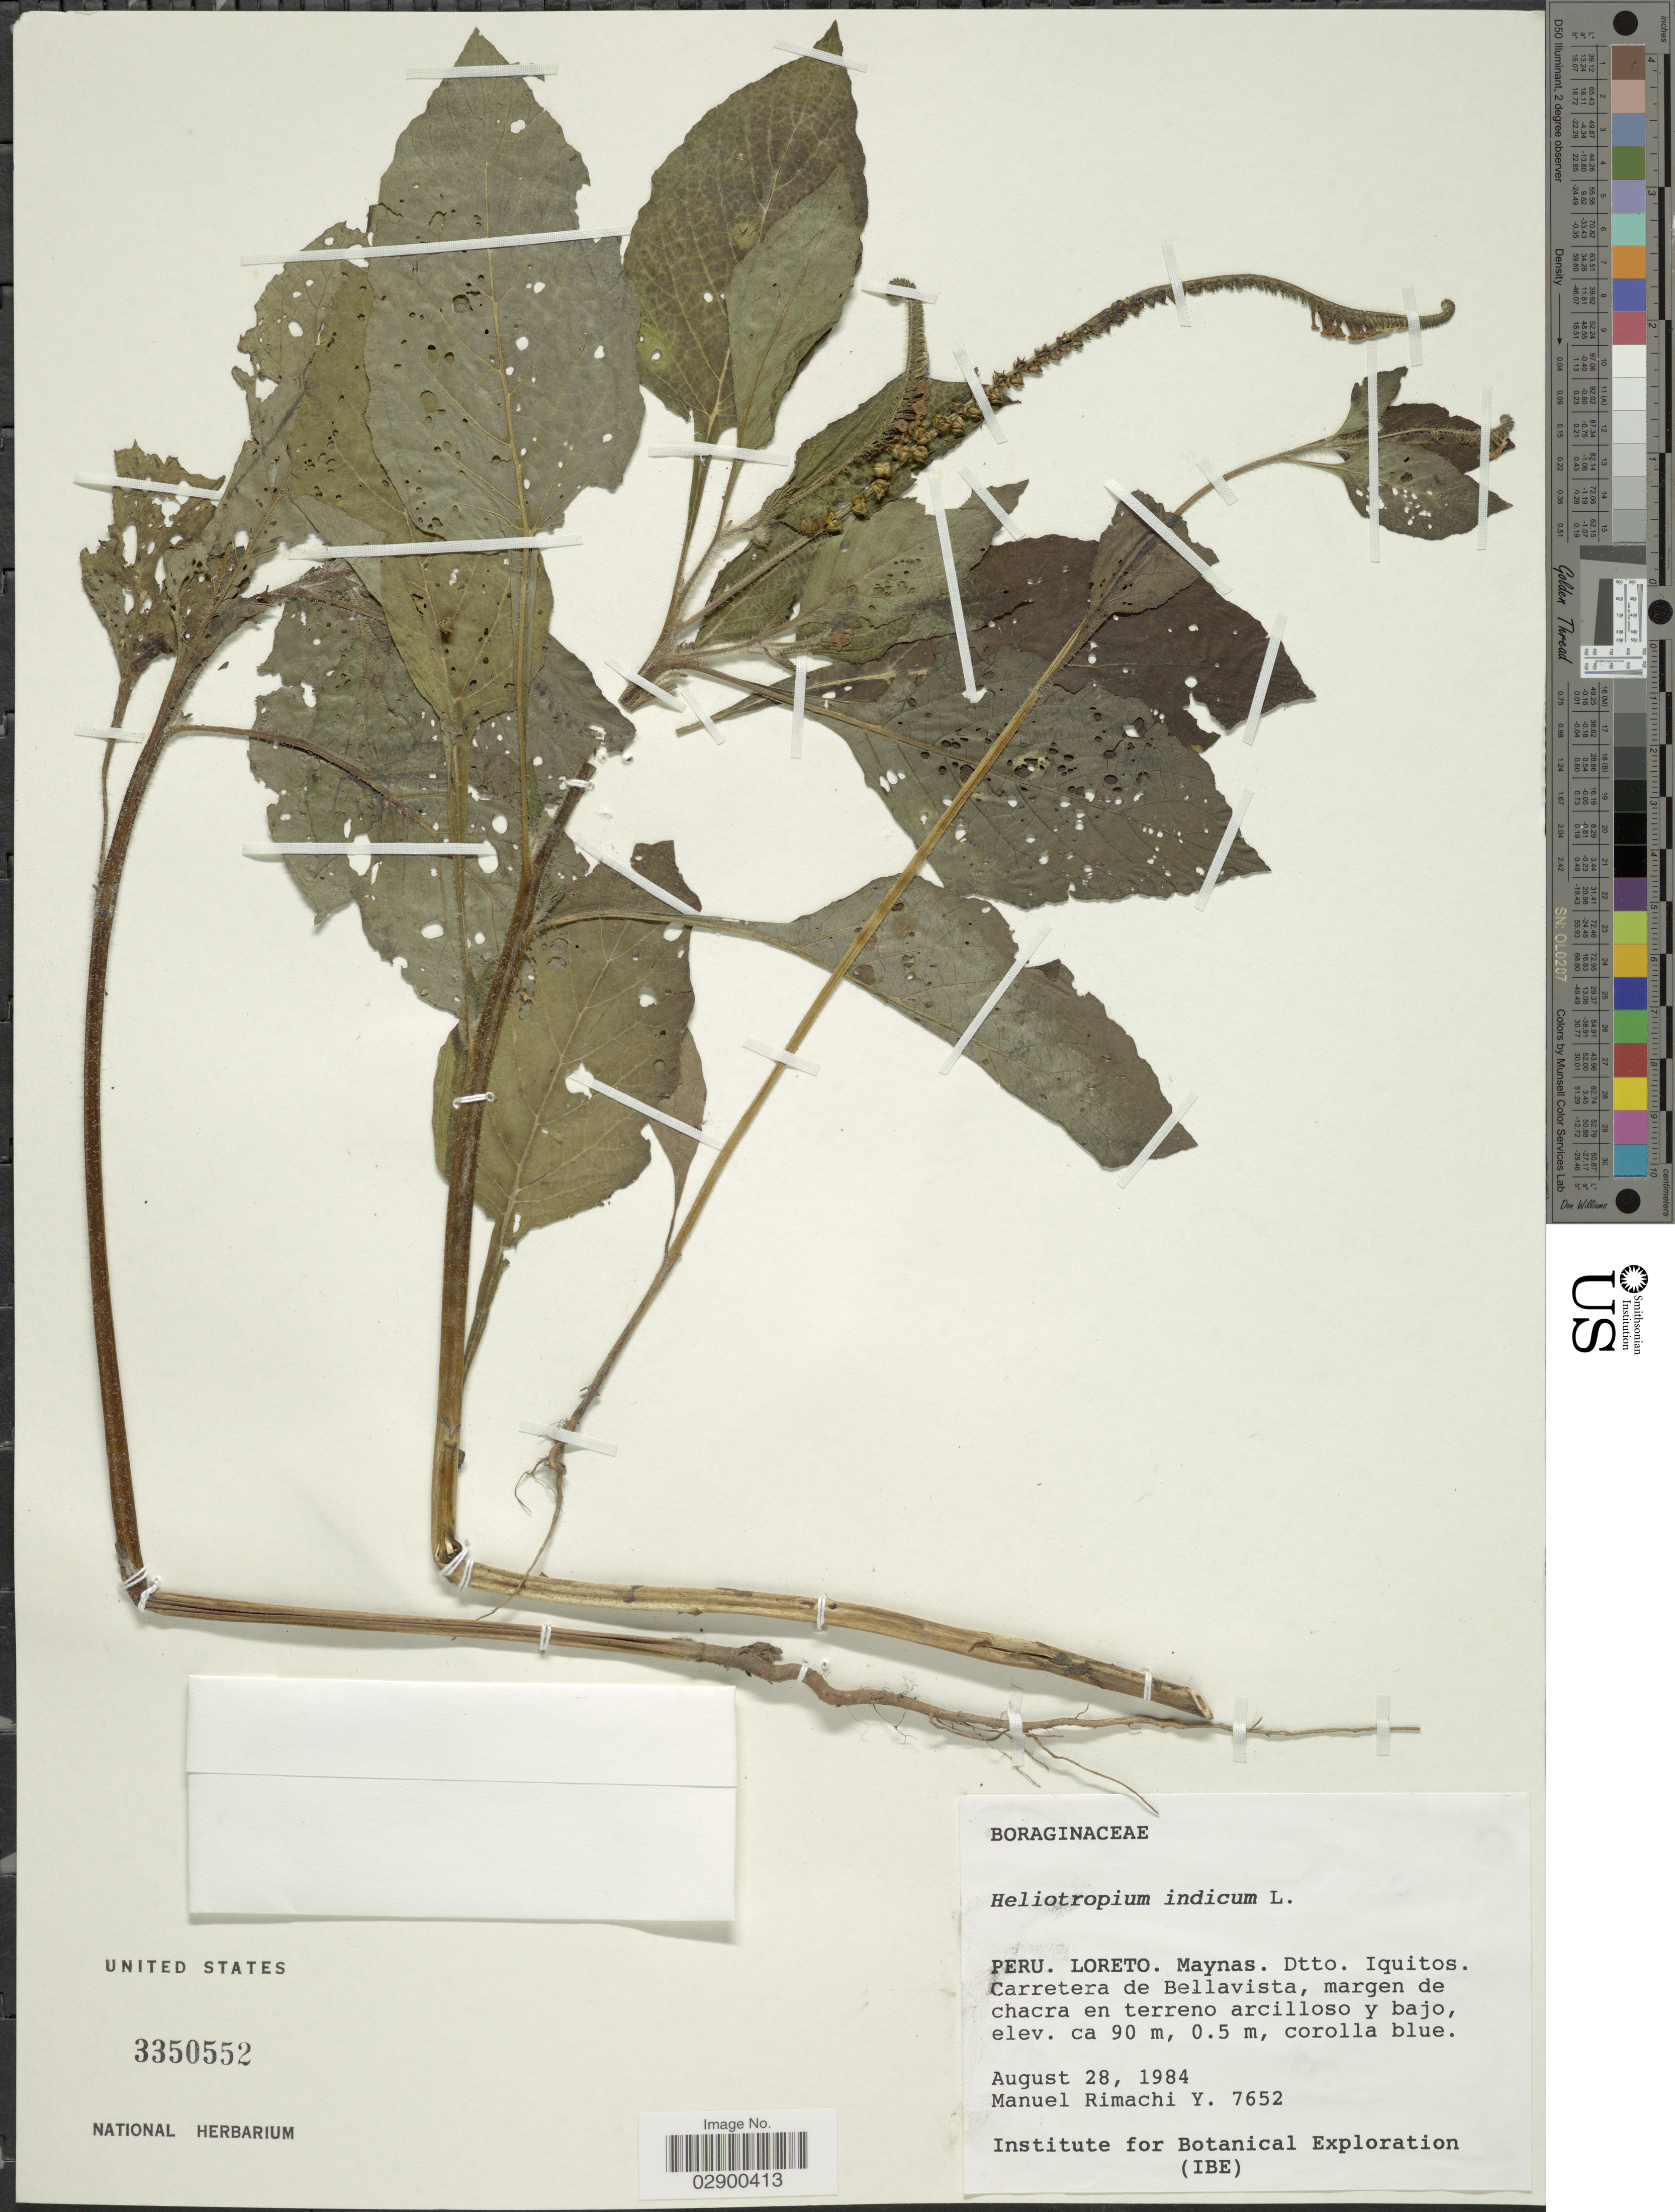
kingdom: Plantae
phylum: Tracheophyta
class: Magnoliopsida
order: Boraginales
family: Heliotropiaceae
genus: Heliotropium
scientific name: Heliotropium indicum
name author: L.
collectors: M. Rimachi Y.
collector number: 7652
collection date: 1984-08-28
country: Peru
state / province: Loreto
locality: Maynas, Dtto. Iquitos, Carretera de Bellavista, margen de chacra en terreno arcilosso y bajo.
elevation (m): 90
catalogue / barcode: US 3350552